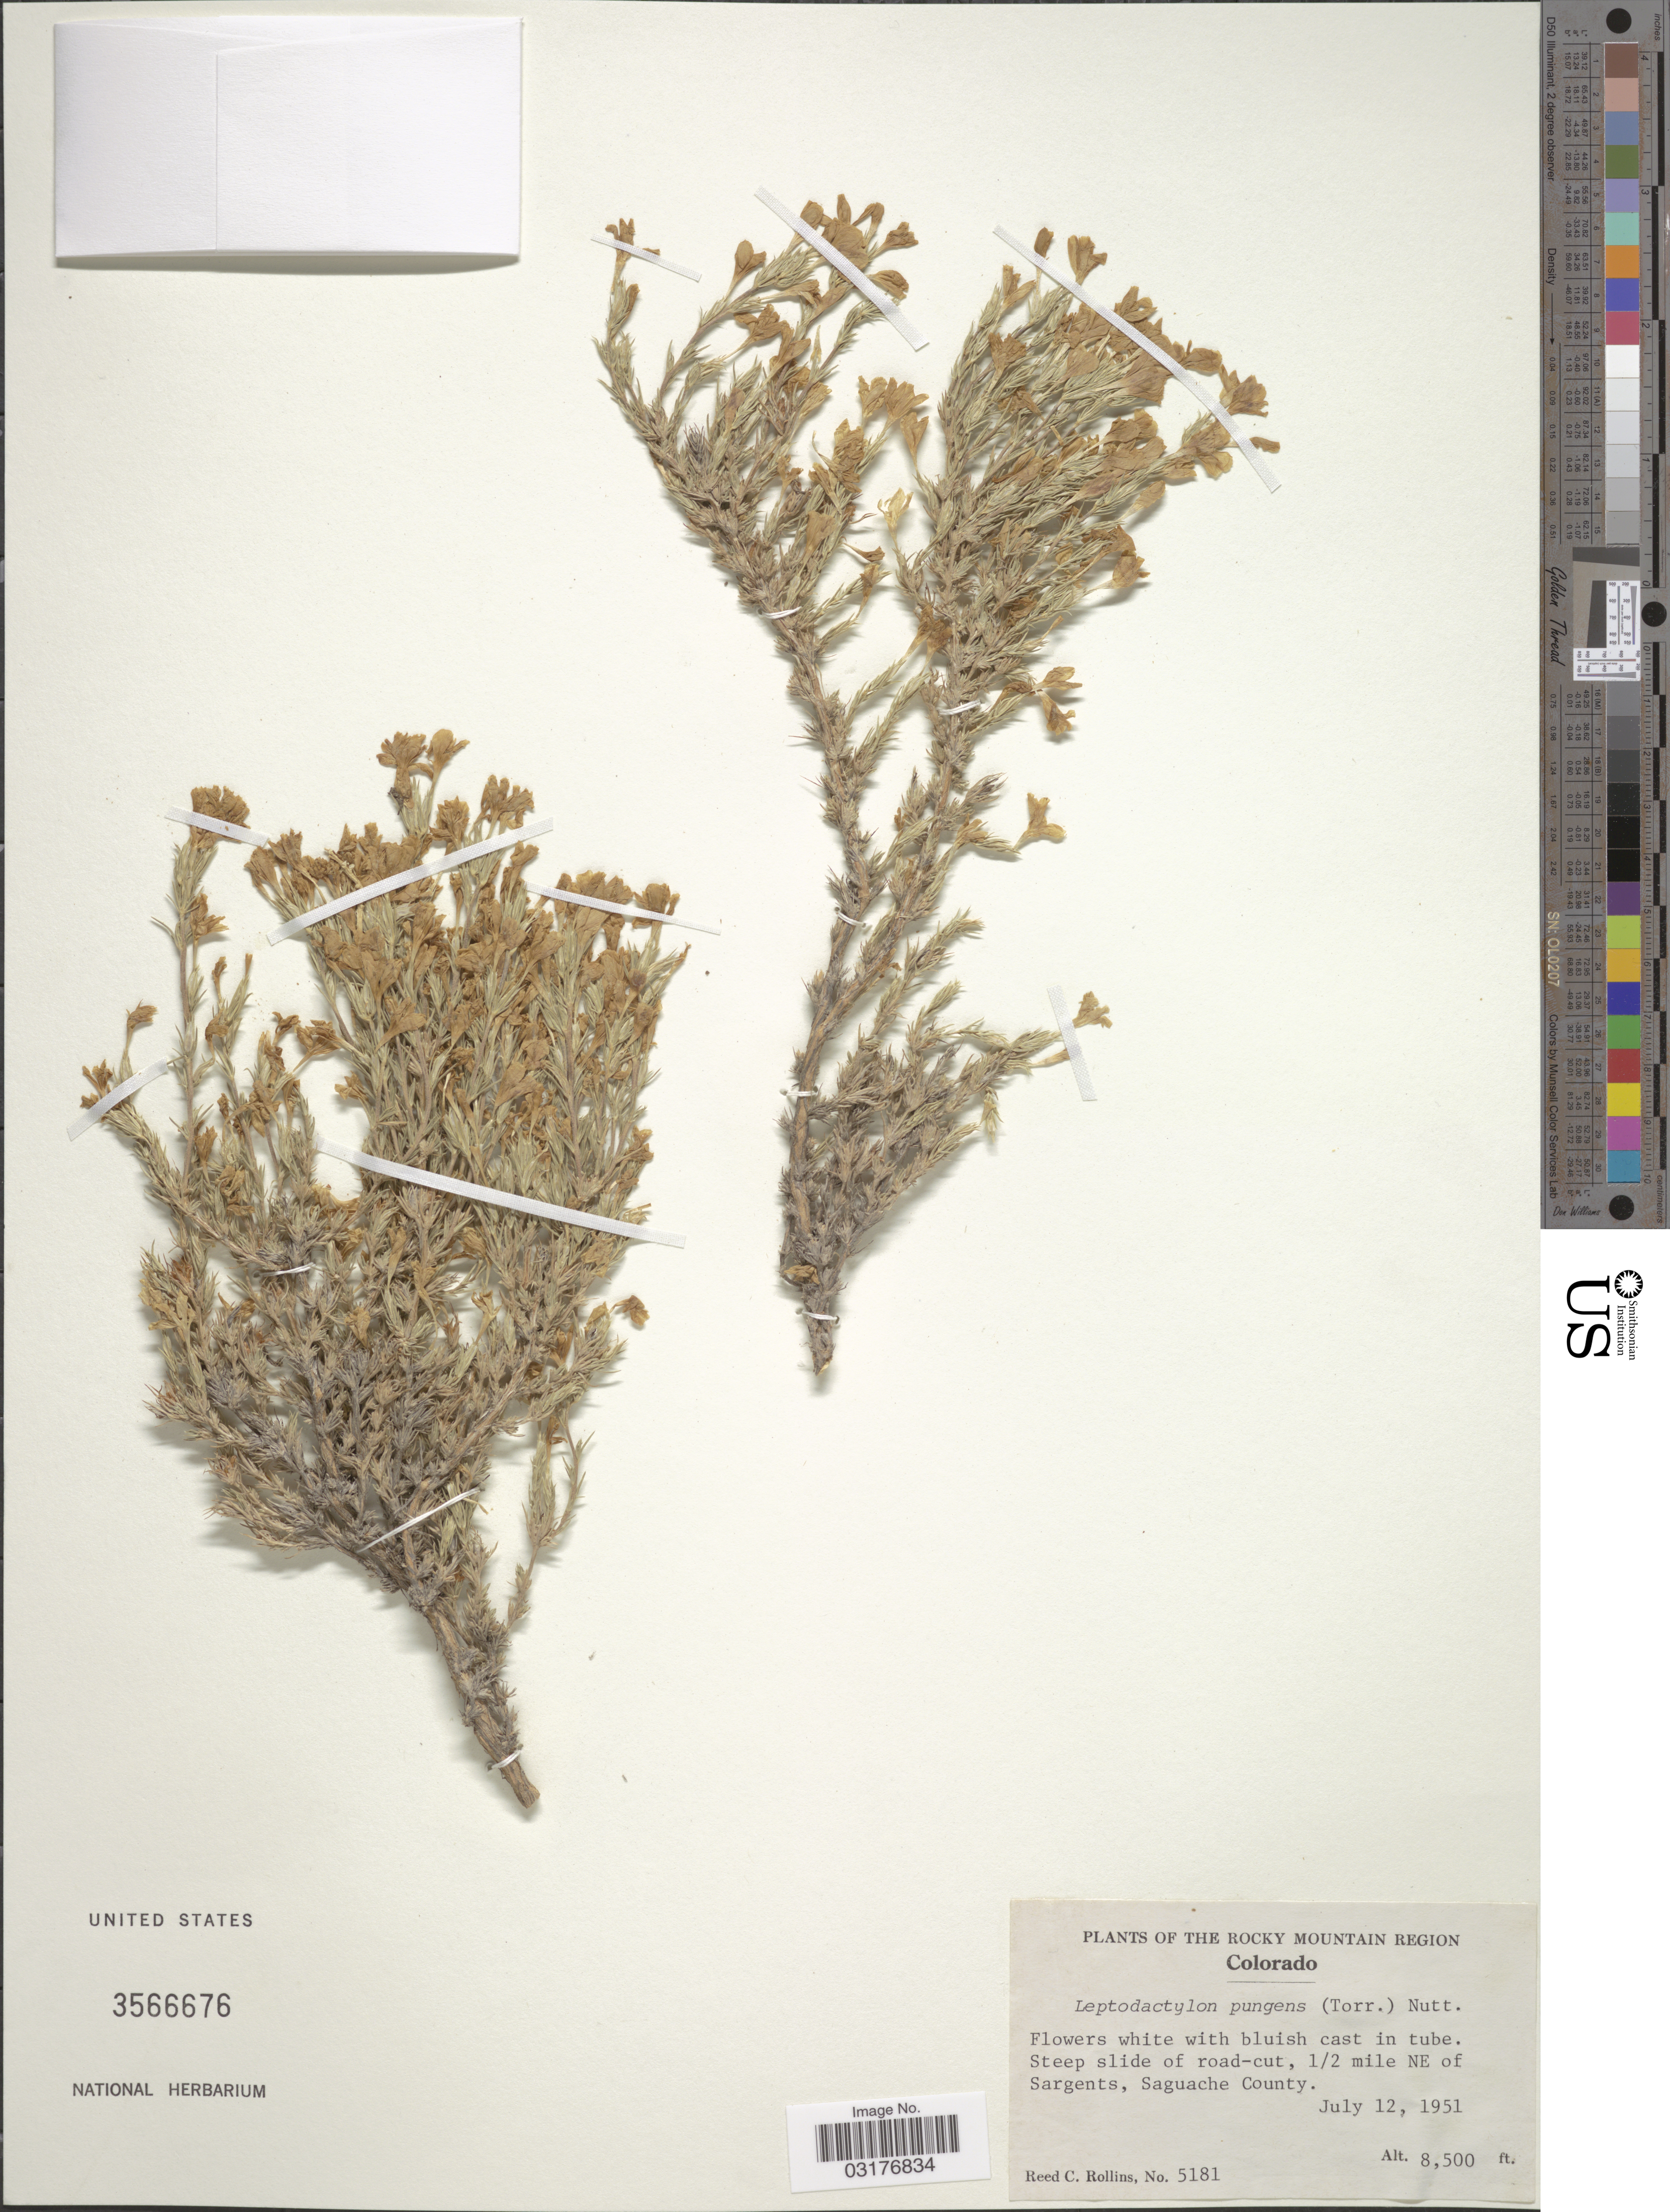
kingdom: Plantae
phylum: Tracheophyta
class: Magnoliopsida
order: Ericales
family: Polemoniaceae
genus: Linanthus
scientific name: Linanthus pungens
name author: (Torr.) J.M. Porter & L.A. Johnson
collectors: R. C. Rollins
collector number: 5181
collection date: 1951-07-12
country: United States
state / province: Colorado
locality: The Rocky Mountain Region. 1/2 mile NE of Sargents, Saguache County.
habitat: steep slide of road-cut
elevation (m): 2591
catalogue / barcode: US 3566676